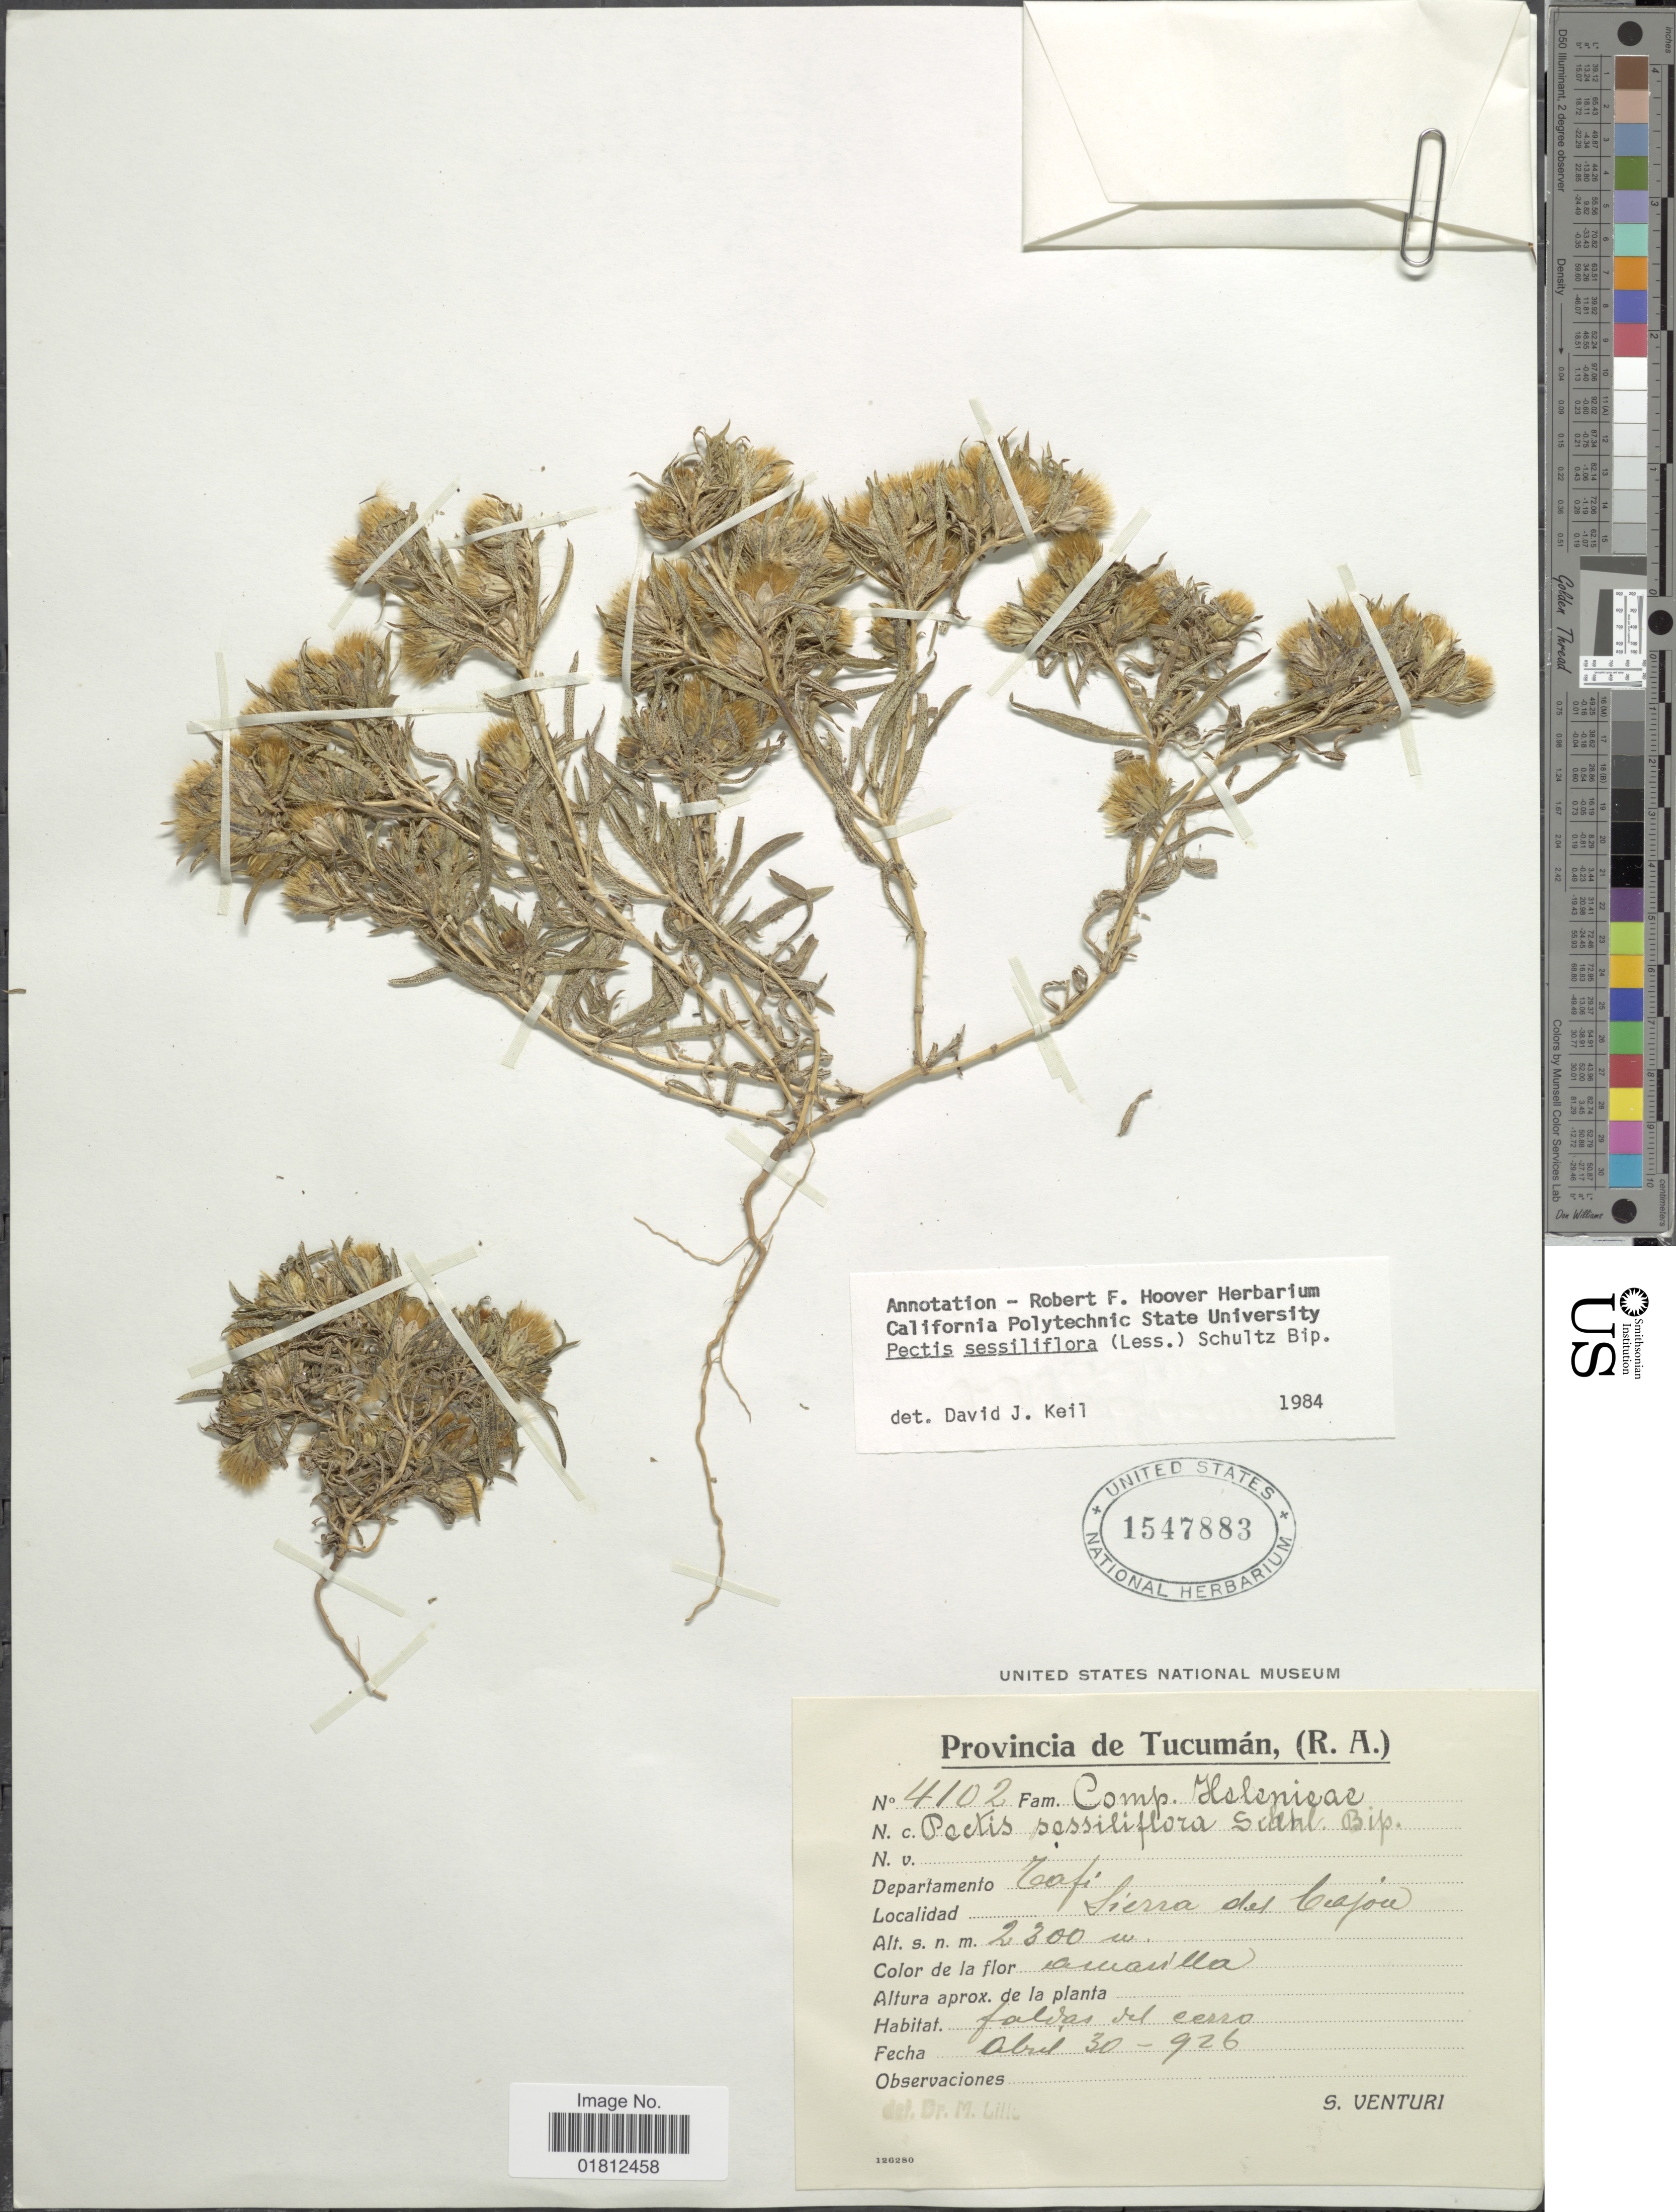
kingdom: Plantae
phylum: Tracheophyta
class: Magnoliopsida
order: Asterales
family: Asteraceae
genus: Pectis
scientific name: Pectis sessiliflora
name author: (Less.) Sch. Bip.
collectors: S. Venturi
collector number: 4102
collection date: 1926-04-30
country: Argentina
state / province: Tucuman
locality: R.A., Departamento Tafi, Sierra del Cajoa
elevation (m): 2300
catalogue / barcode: US 1547883